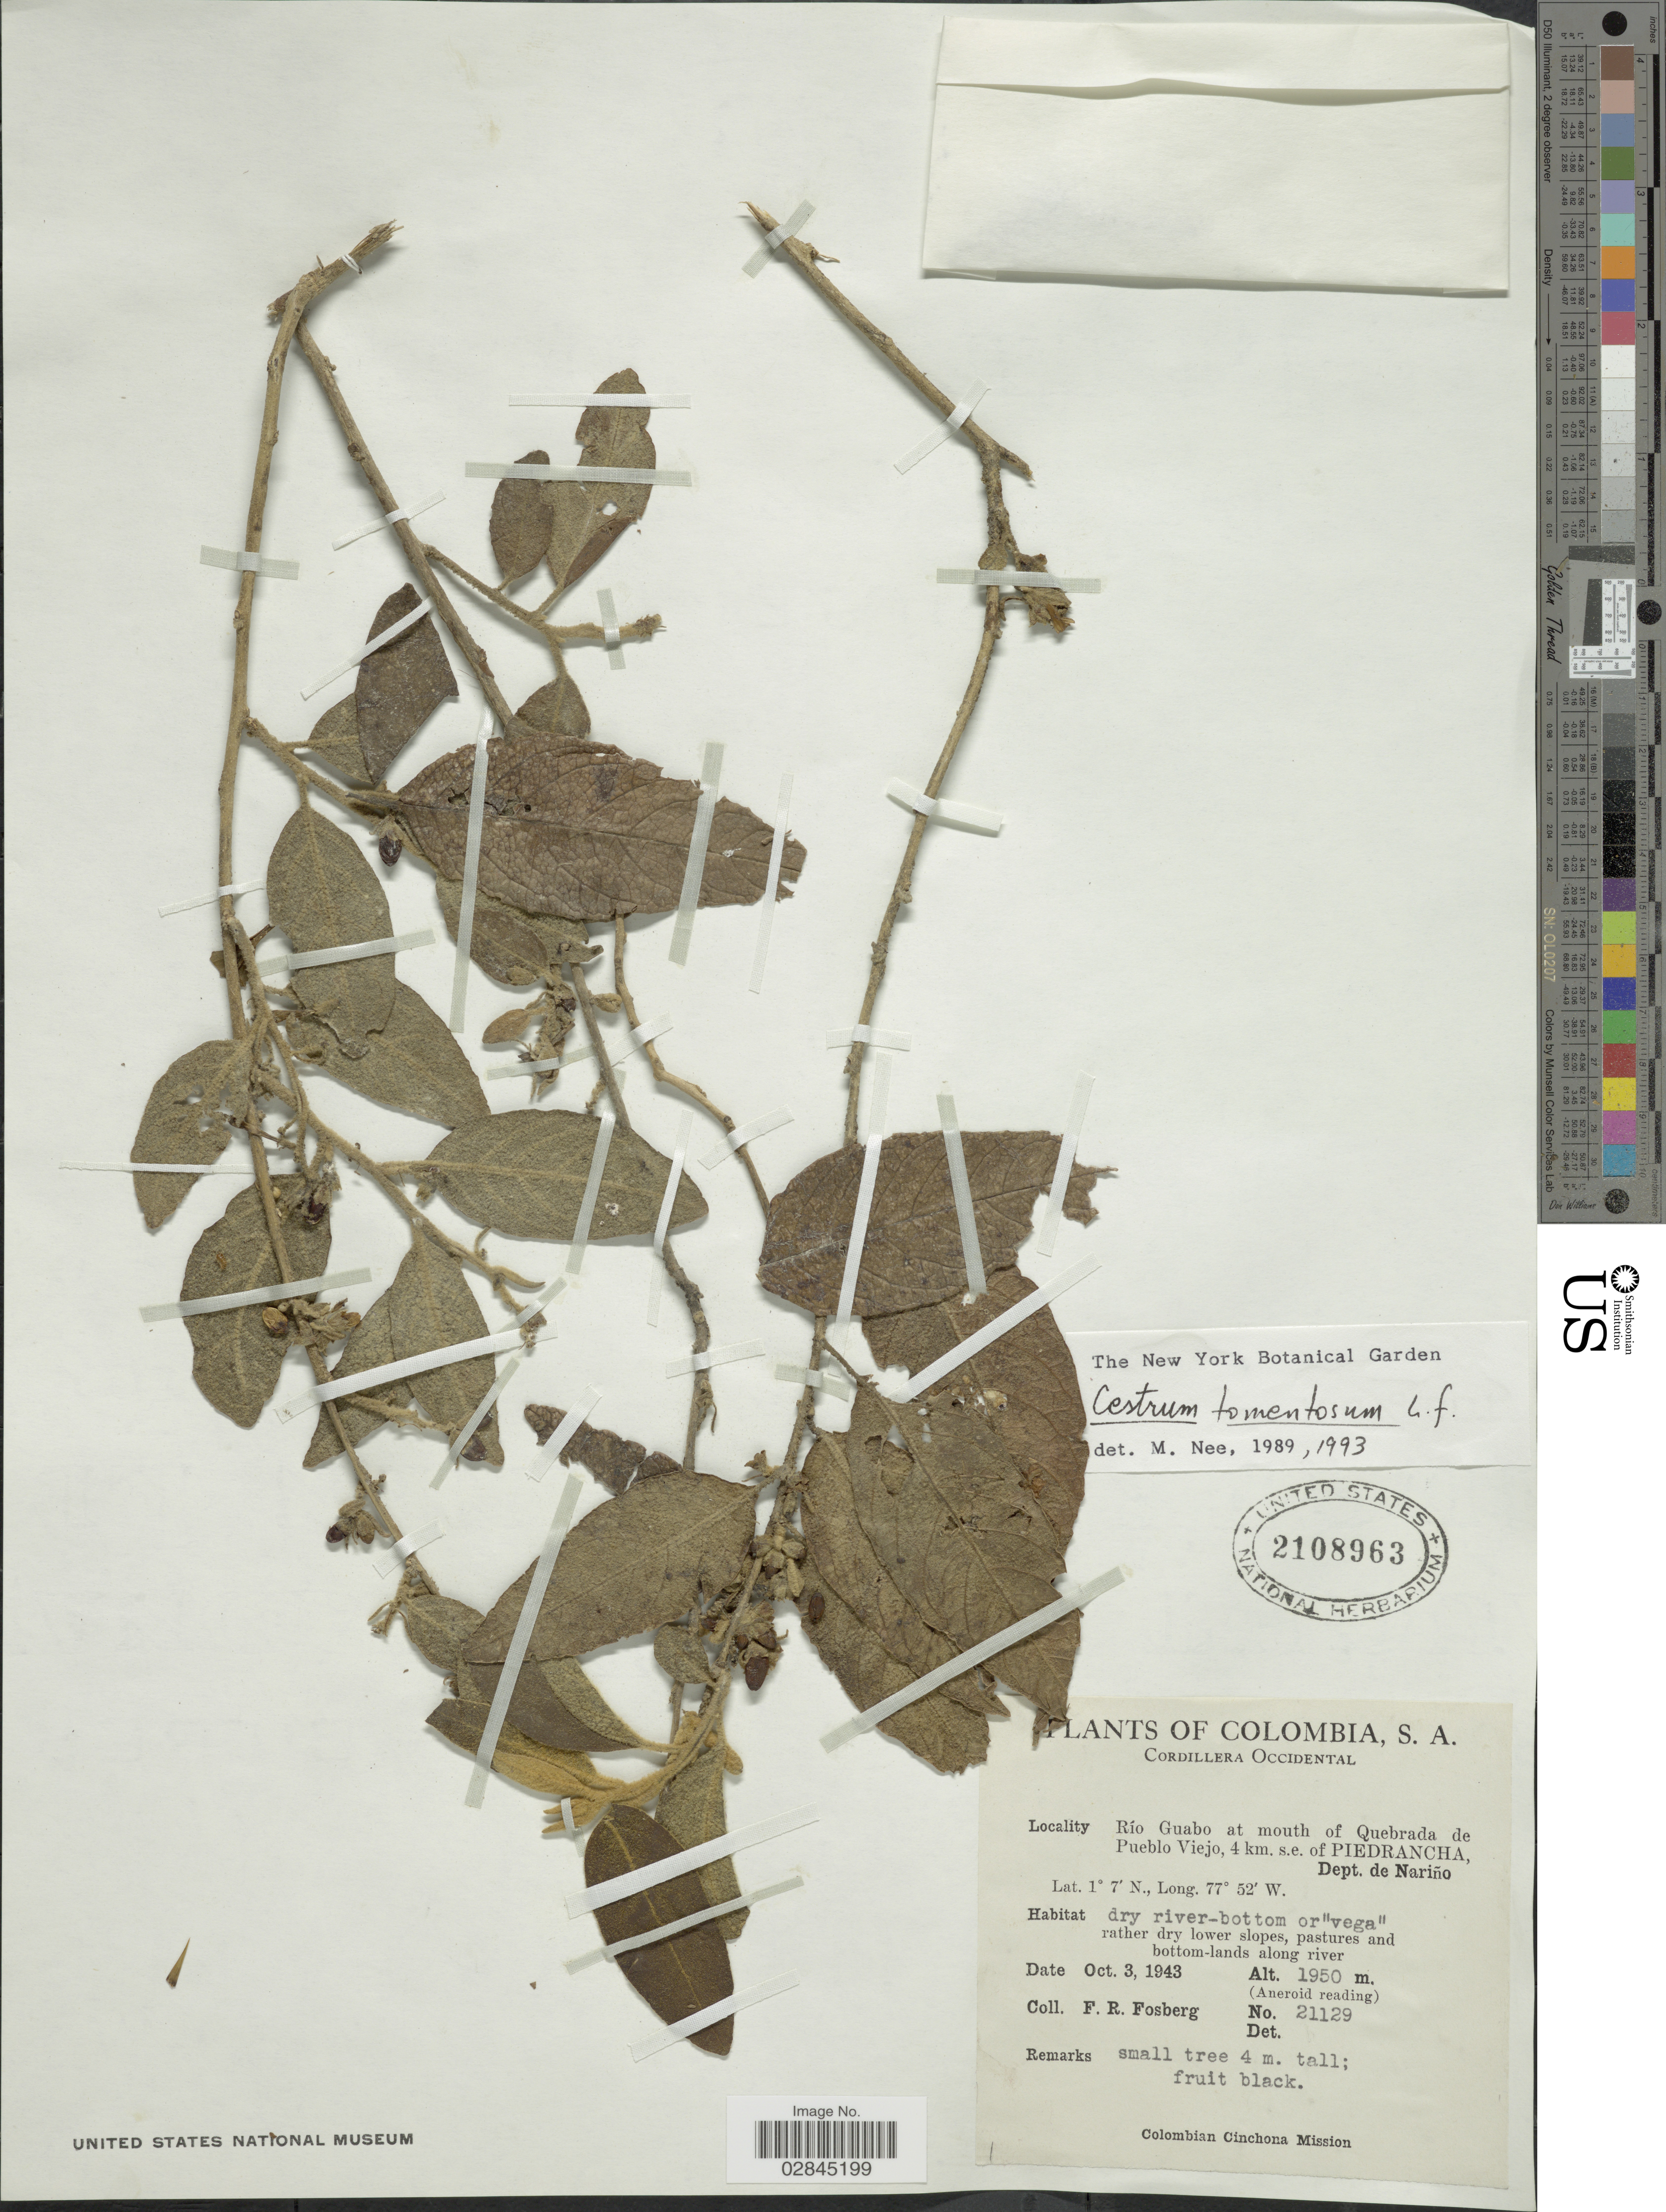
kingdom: Plantae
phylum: Tracheophyta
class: Magnoliopsida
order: Solanales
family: Solanaceae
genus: Cestrum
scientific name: Cestrum tomentosum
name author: L. f.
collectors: F. R. Fosberg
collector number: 21129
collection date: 1943-10-03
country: Colombia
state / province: Nariño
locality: Cordillera Occidental. Río Guabo at mouth of Quebrada de Pueblo Viejo, 4 km. s.e. of Piedrancha, Dept. de Nariño.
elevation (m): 1950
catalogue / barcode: US 2108963